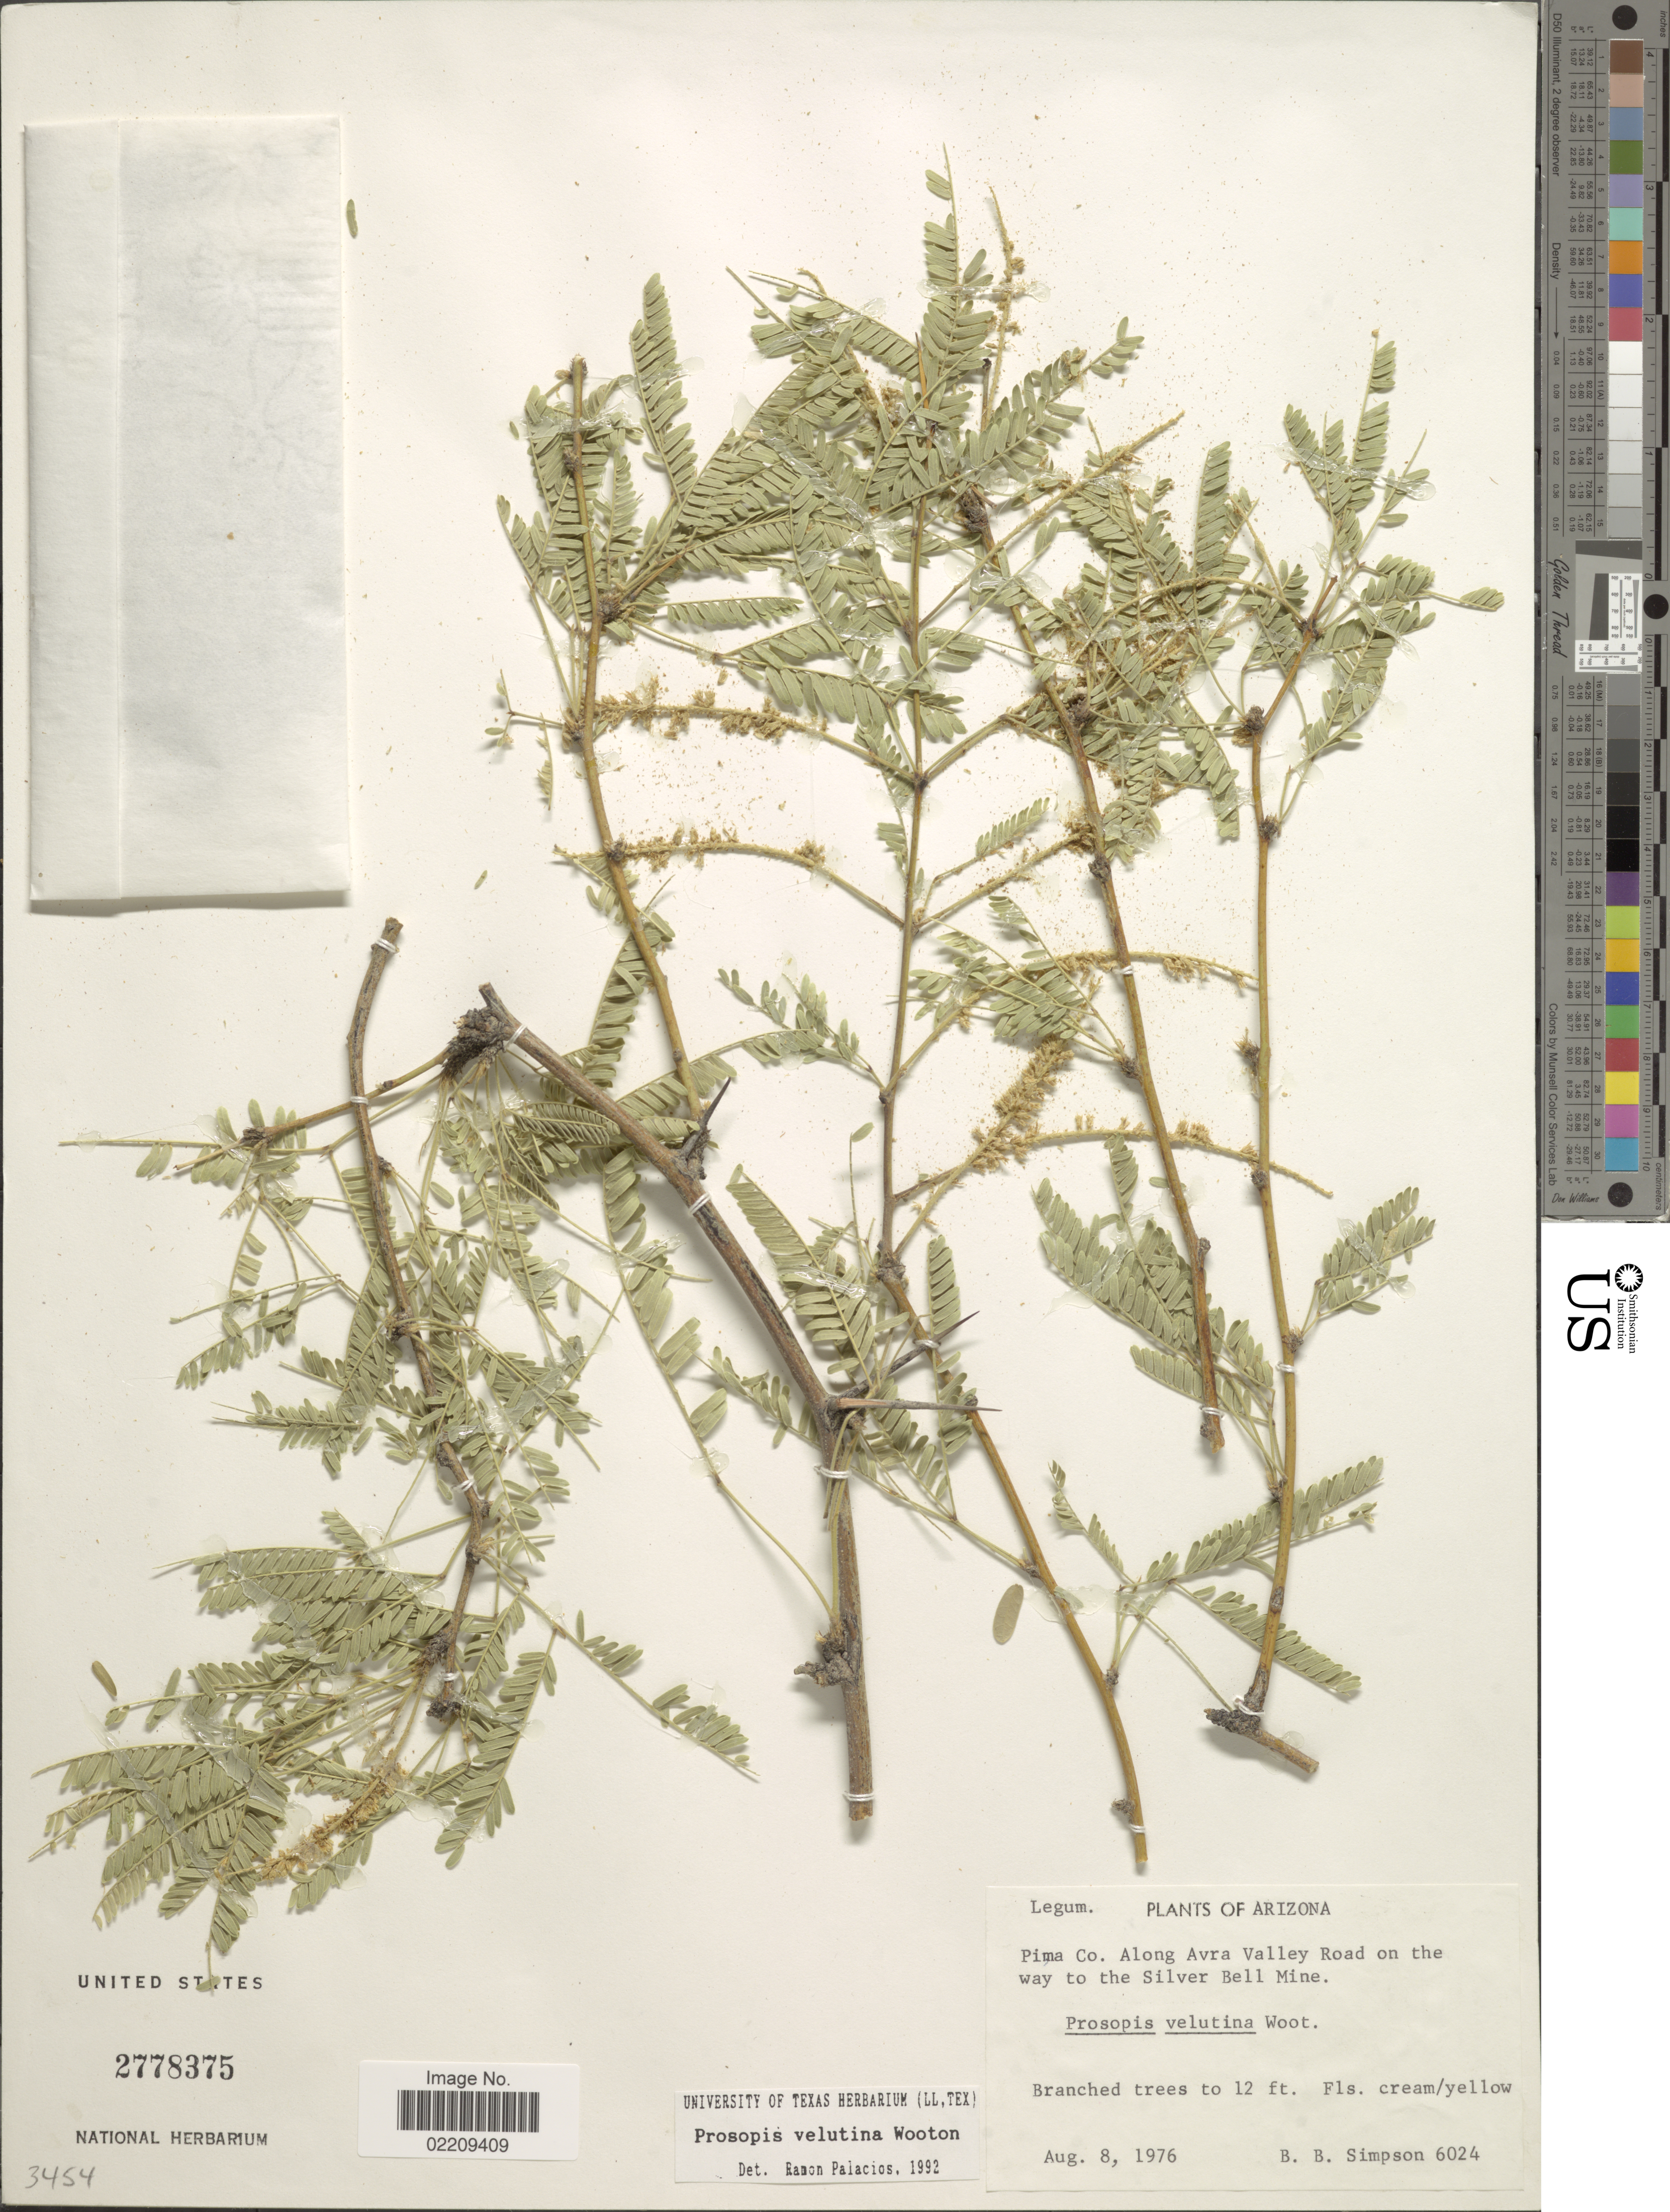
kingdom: Plantae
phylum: Tracheophyta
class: Magnoliopsida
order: Fabales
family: Fabaceae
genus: Neltuma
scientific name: Neltuma velutina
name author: (Wooton) Britton & Rose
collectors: B. B. Simpson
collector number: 6024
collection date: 1976-08-08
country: United States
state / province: Arizona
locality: Pima Co., along Area Valley Road on the way to Silver Bell Mine.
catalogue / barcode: US 2778375